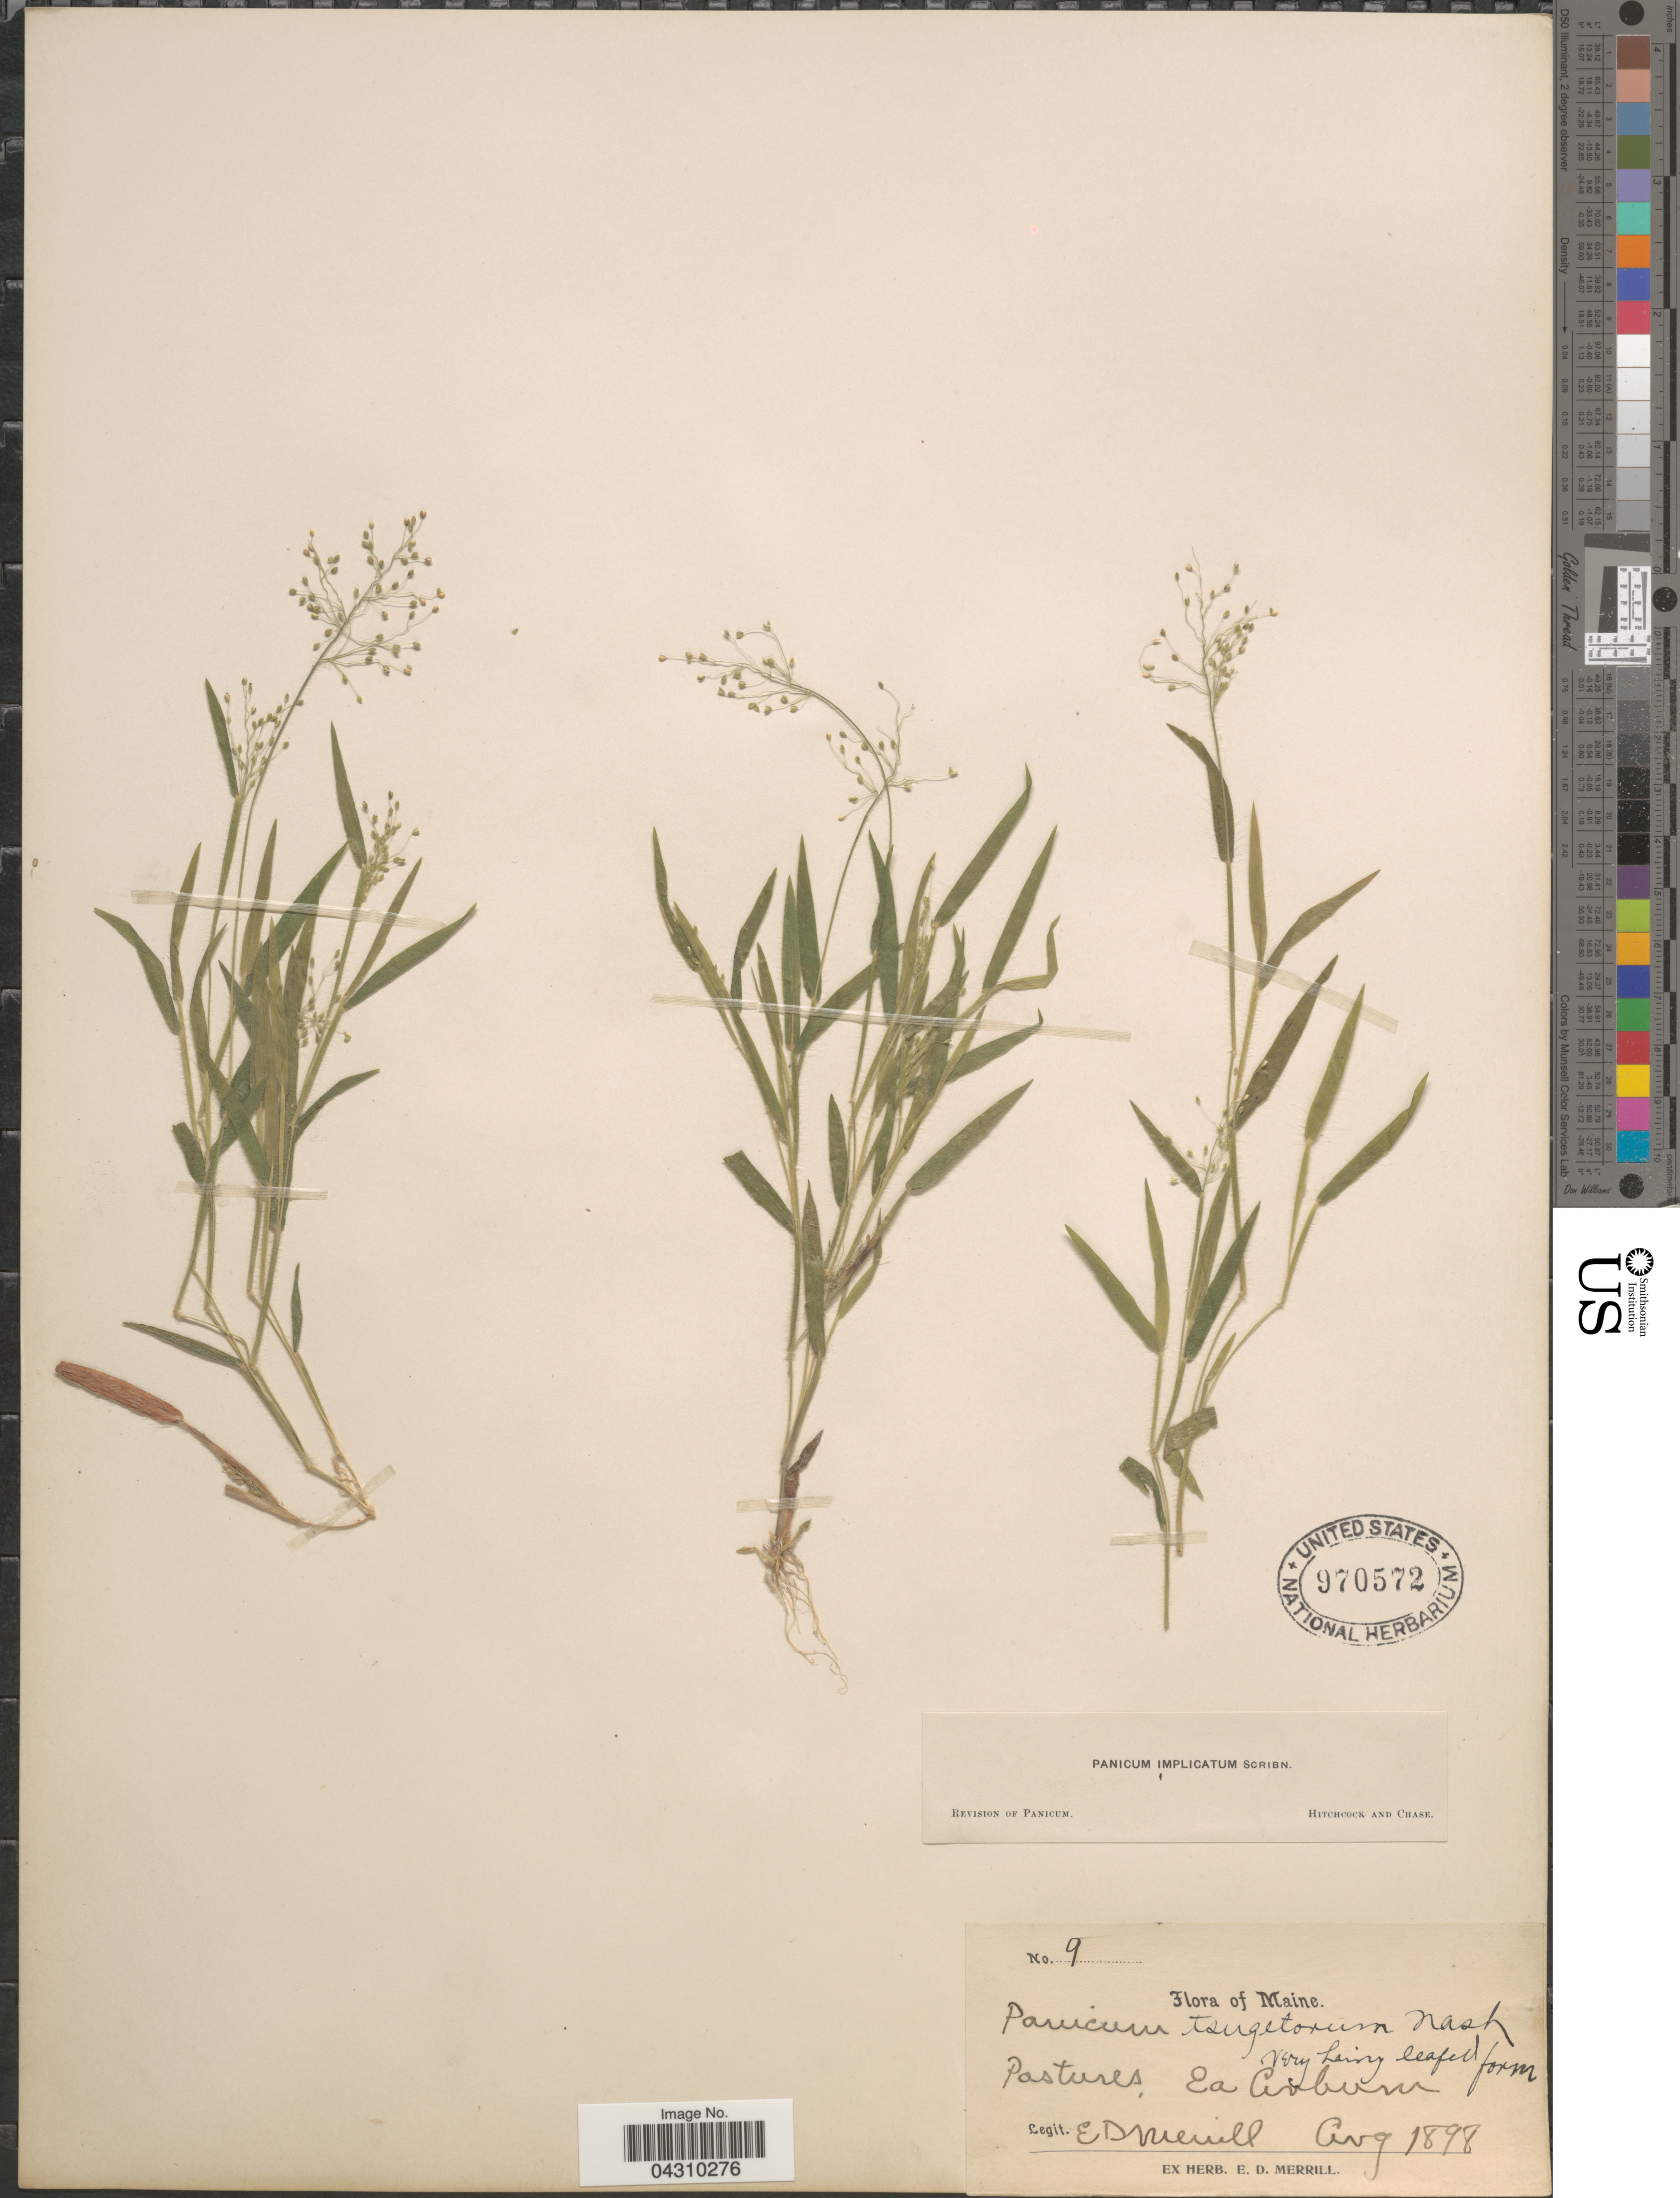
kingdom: Plantae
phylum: Tracheophyta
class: Liliopsida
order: Poales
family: Poaceae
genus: Dichanthelium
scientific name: Dichanthelium acuminatum var. acuminatum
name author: (Sw.) Gould & C.A. Clark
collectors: E. D. Merrill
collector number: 9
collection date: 1898-08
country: United States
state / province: Maine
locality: Pastures, Ea Auburn.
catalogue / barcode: US 970572